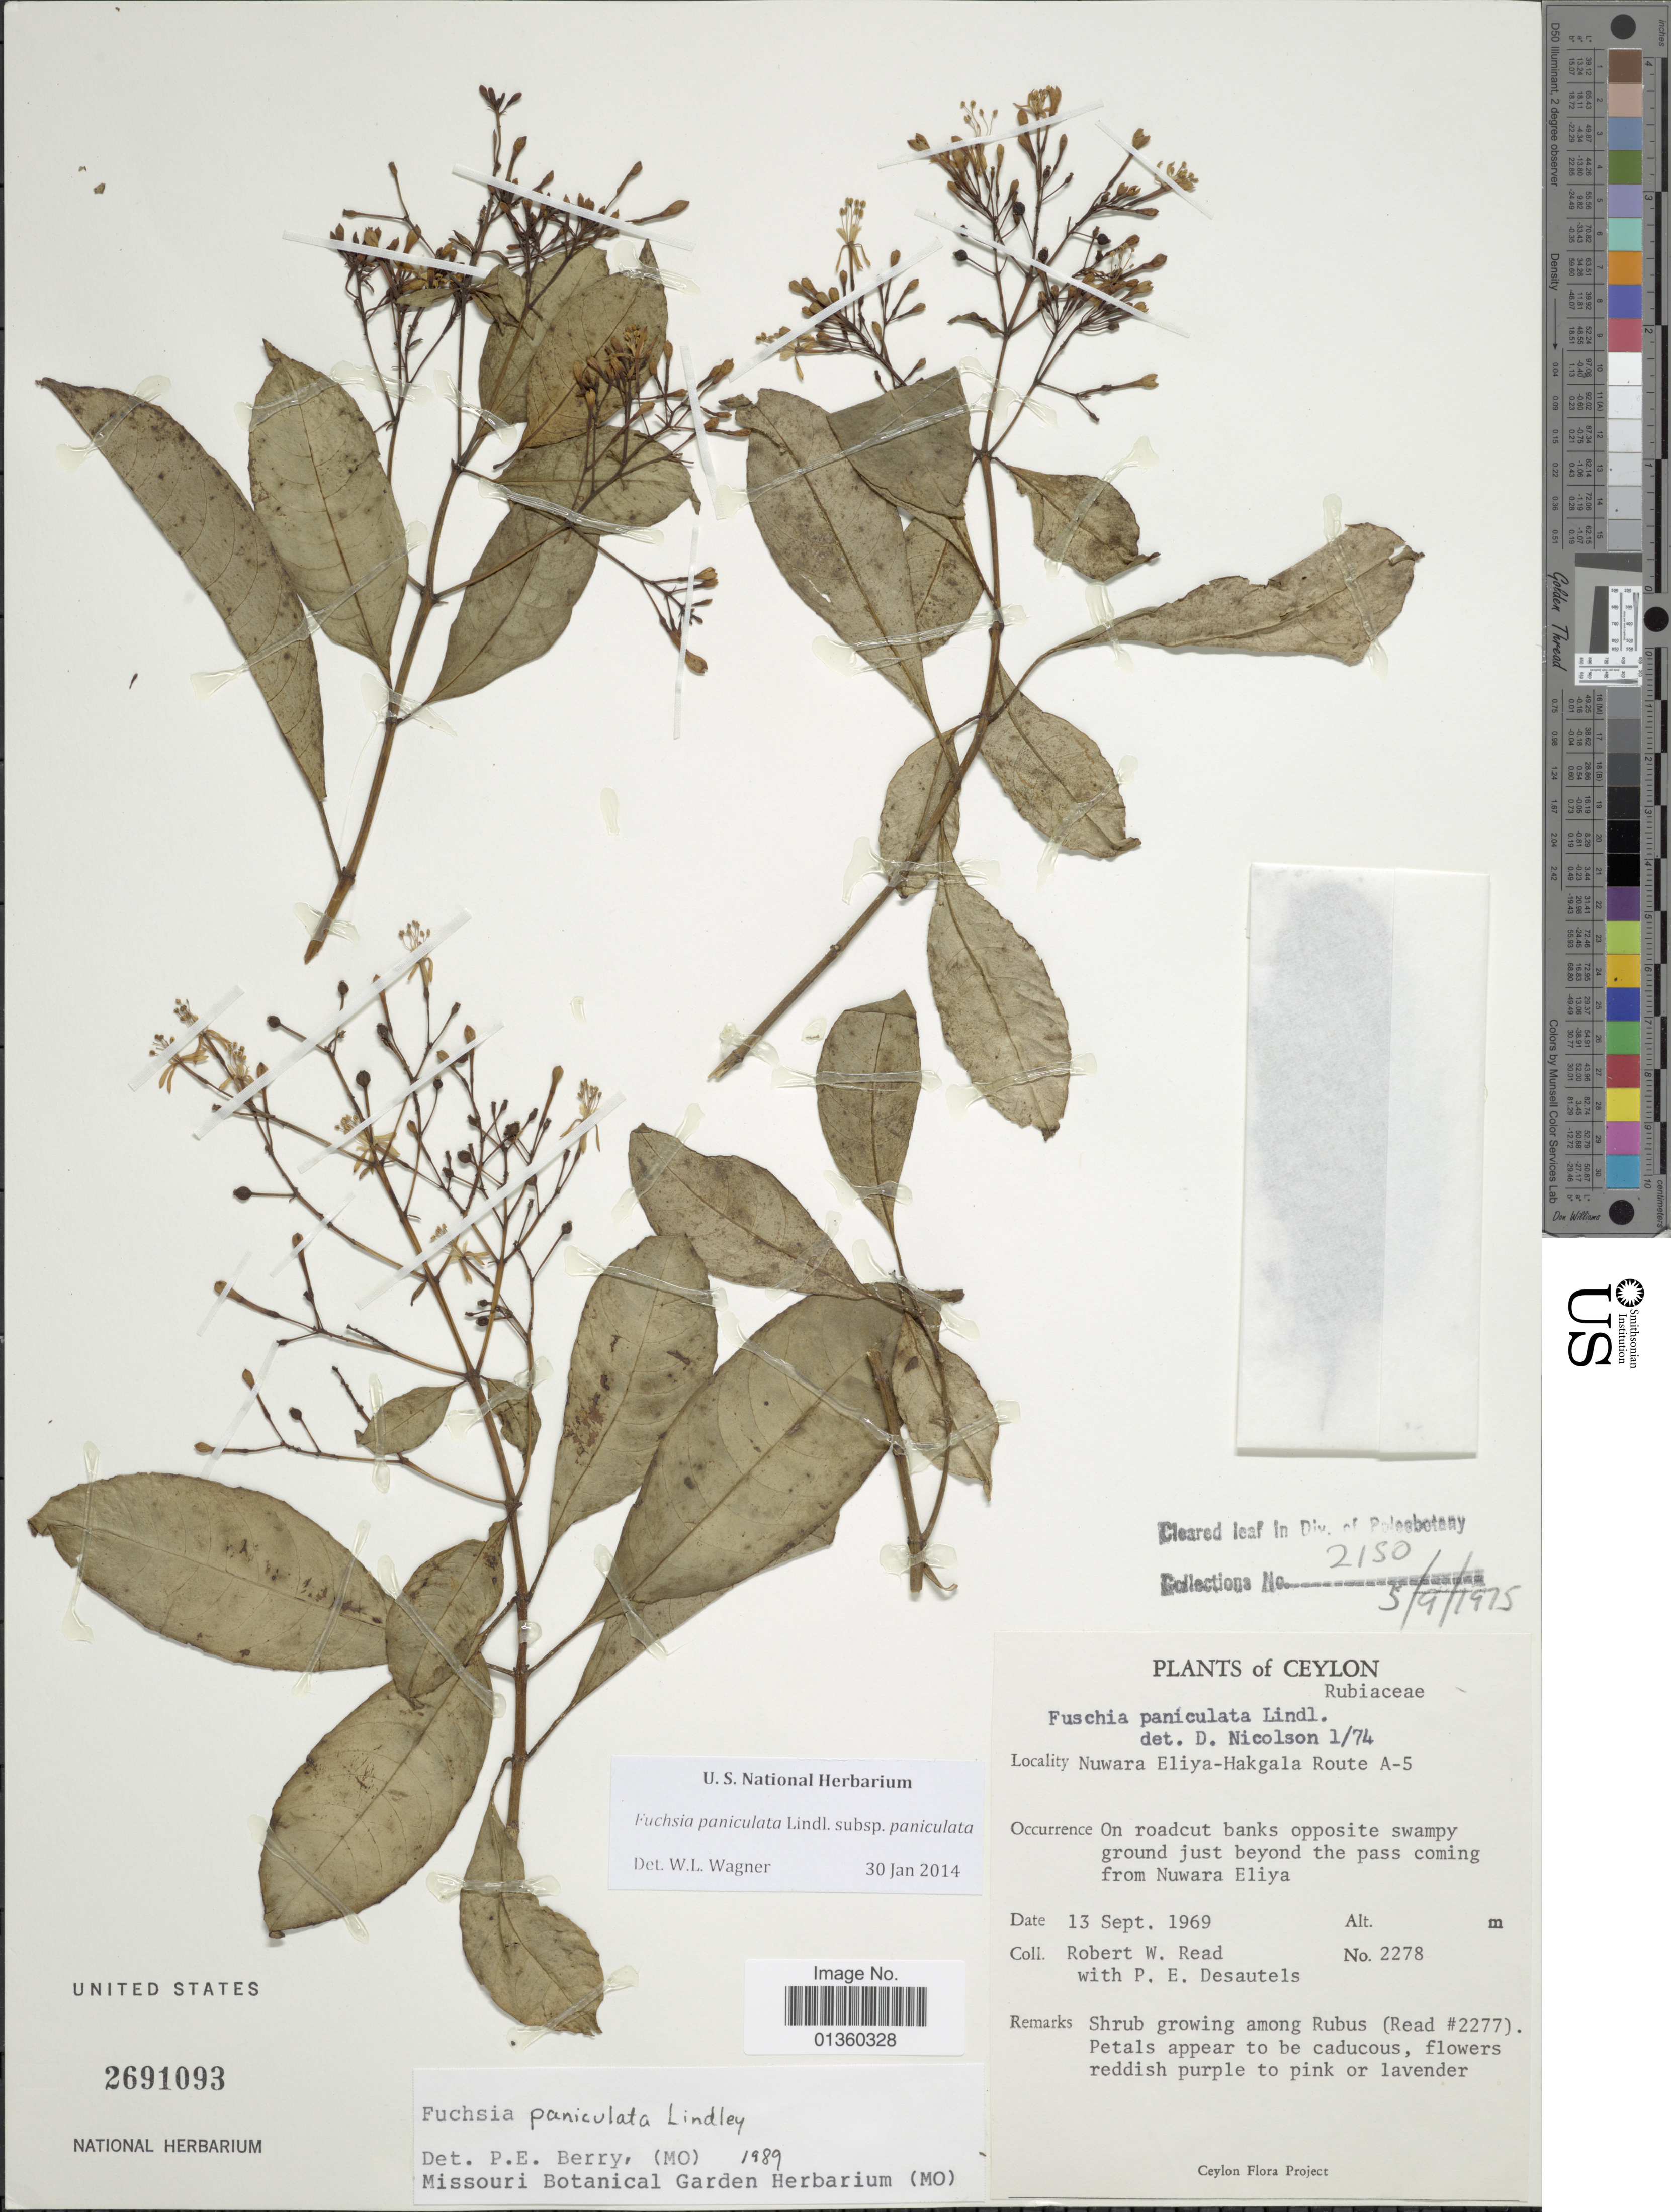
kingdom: Plantae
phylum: Tracheophyta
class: Magnoliopsida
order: Myrtales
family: Onagraceae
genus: Fuchsia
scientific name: Fuchsia paniculata subsp. paniculata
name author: Lindl.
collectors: R. W. Read & P. Desautels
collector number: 2278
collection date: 1969-09-13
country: Sri Lanka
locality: Ceylon. Nuwara Eliya-Hakgala Route A-5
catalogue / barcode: US 2691093